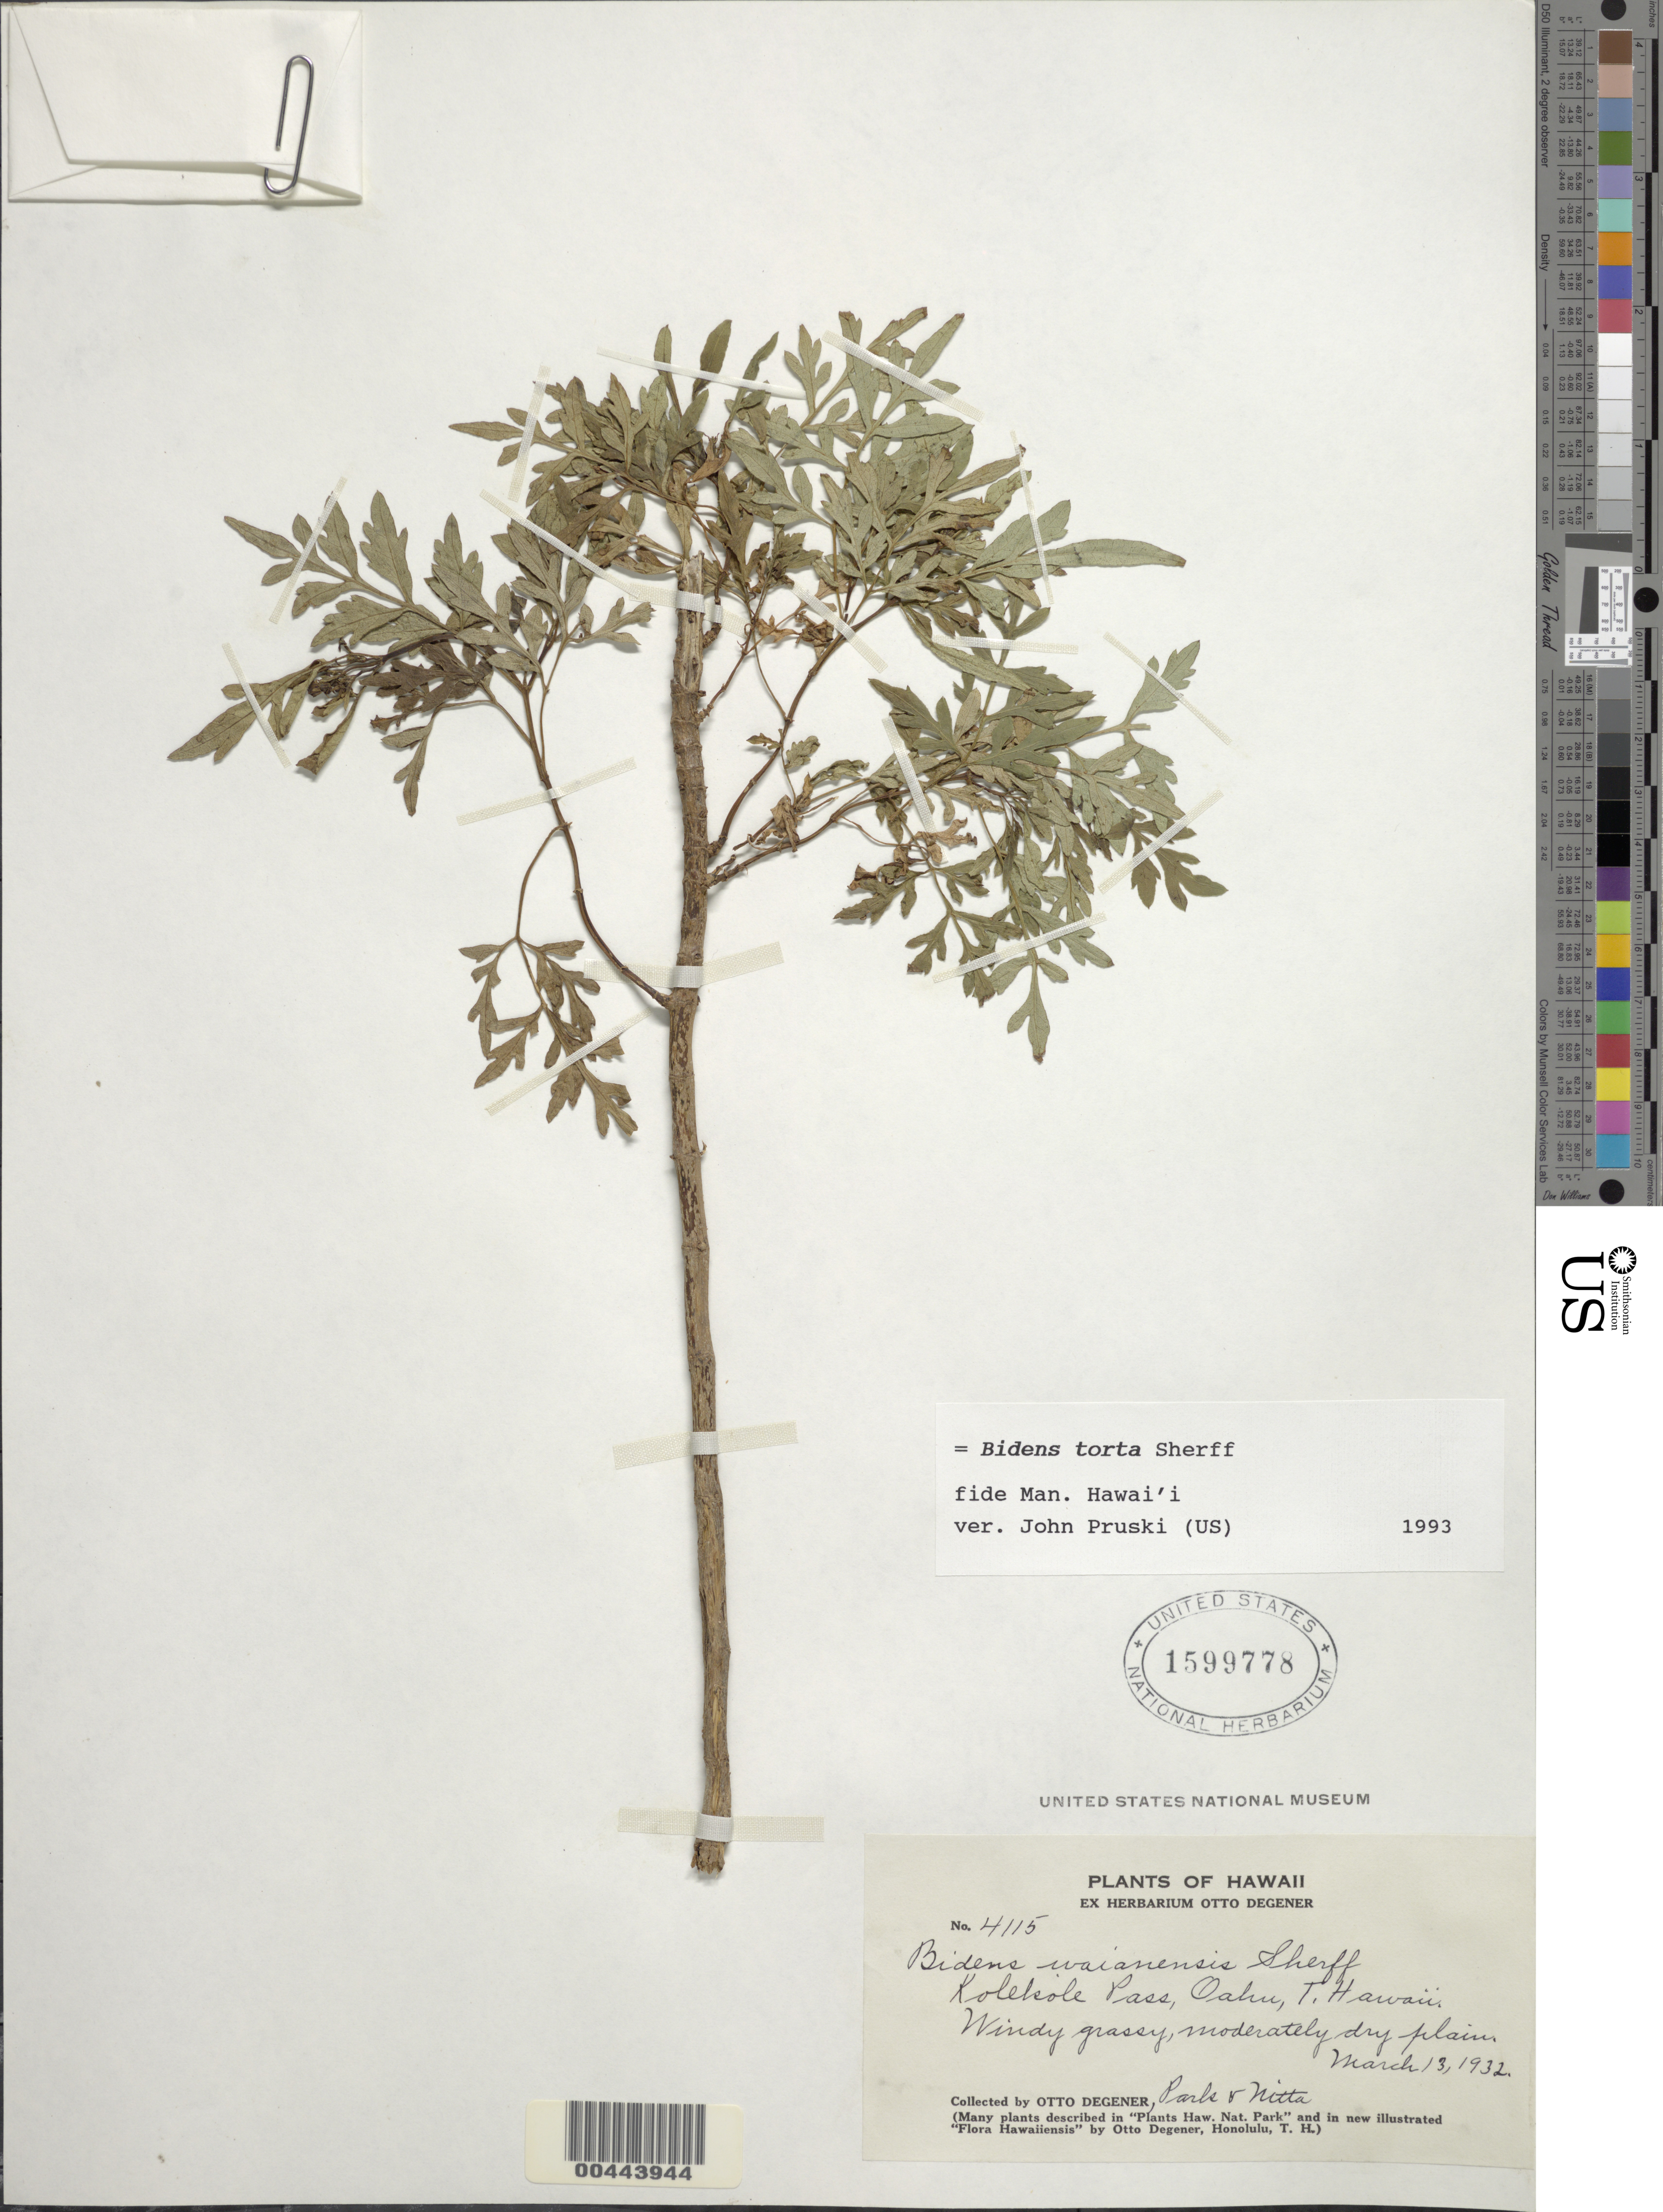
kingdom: Plantae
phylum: Tracheophyta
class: Magnoliopsida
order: Asterales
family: Asteraceae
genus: Bidens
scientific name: Bidens torta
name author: Sherff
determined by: Pruski, J. F.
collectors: O. Degener, Park & Nitta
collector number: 4115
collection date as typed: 13 Mar 1932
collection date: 1932-03-13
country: United States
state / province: Hawaii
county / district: Honolulu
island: Oahu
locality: Kolekole Pass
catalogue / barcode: US 1599778